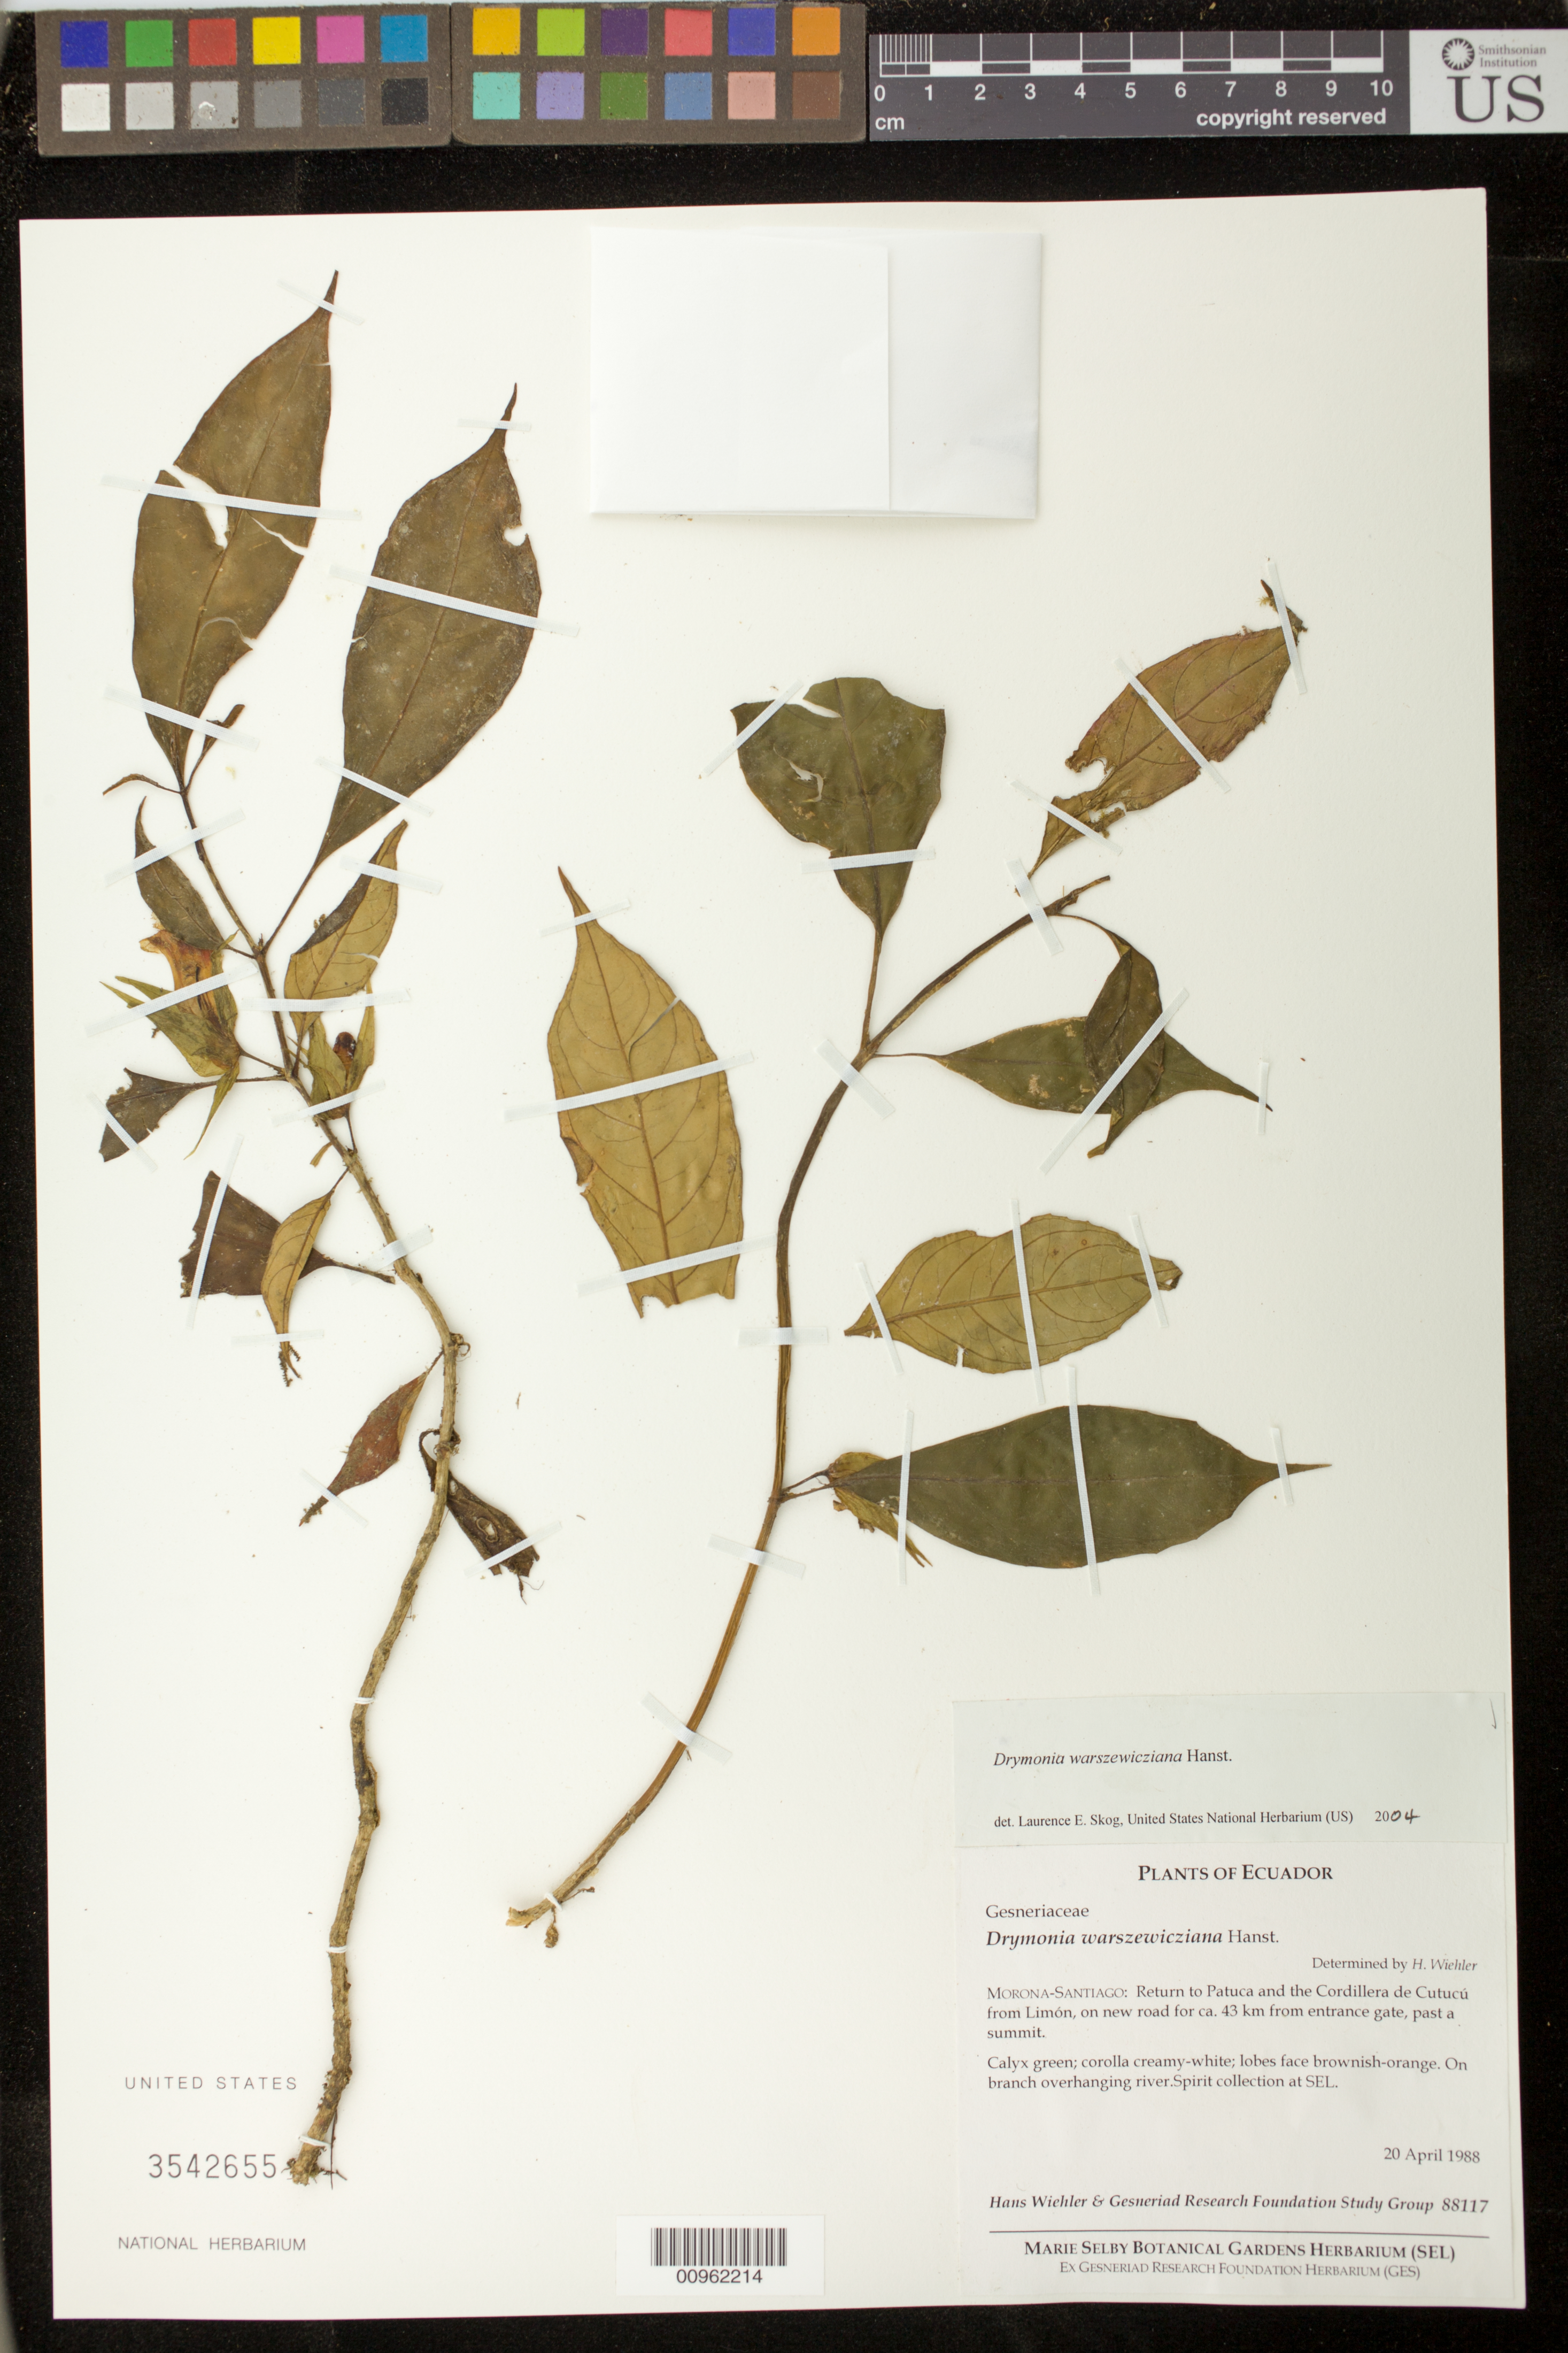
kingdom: Plantae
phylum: Tracheophyta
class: Magnoliopsida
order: Lamiales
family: Gesneriaceae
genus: Drymonia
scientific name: Drymonia warszewicziana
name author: Hanst.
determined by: Skog, Laurence E.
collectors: H. J. Wiehler & GRF Study Group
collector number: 88117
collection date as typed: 20 Apr 1988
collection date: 1988-04-20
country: Ecuador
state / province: Morona-Santiago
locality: Morona-Santiago; return to Patuca and the Cordillera de Cutucú from Limón, on new road for ca. 43 km from entrance gate, past a summit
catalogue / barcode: US 3542655